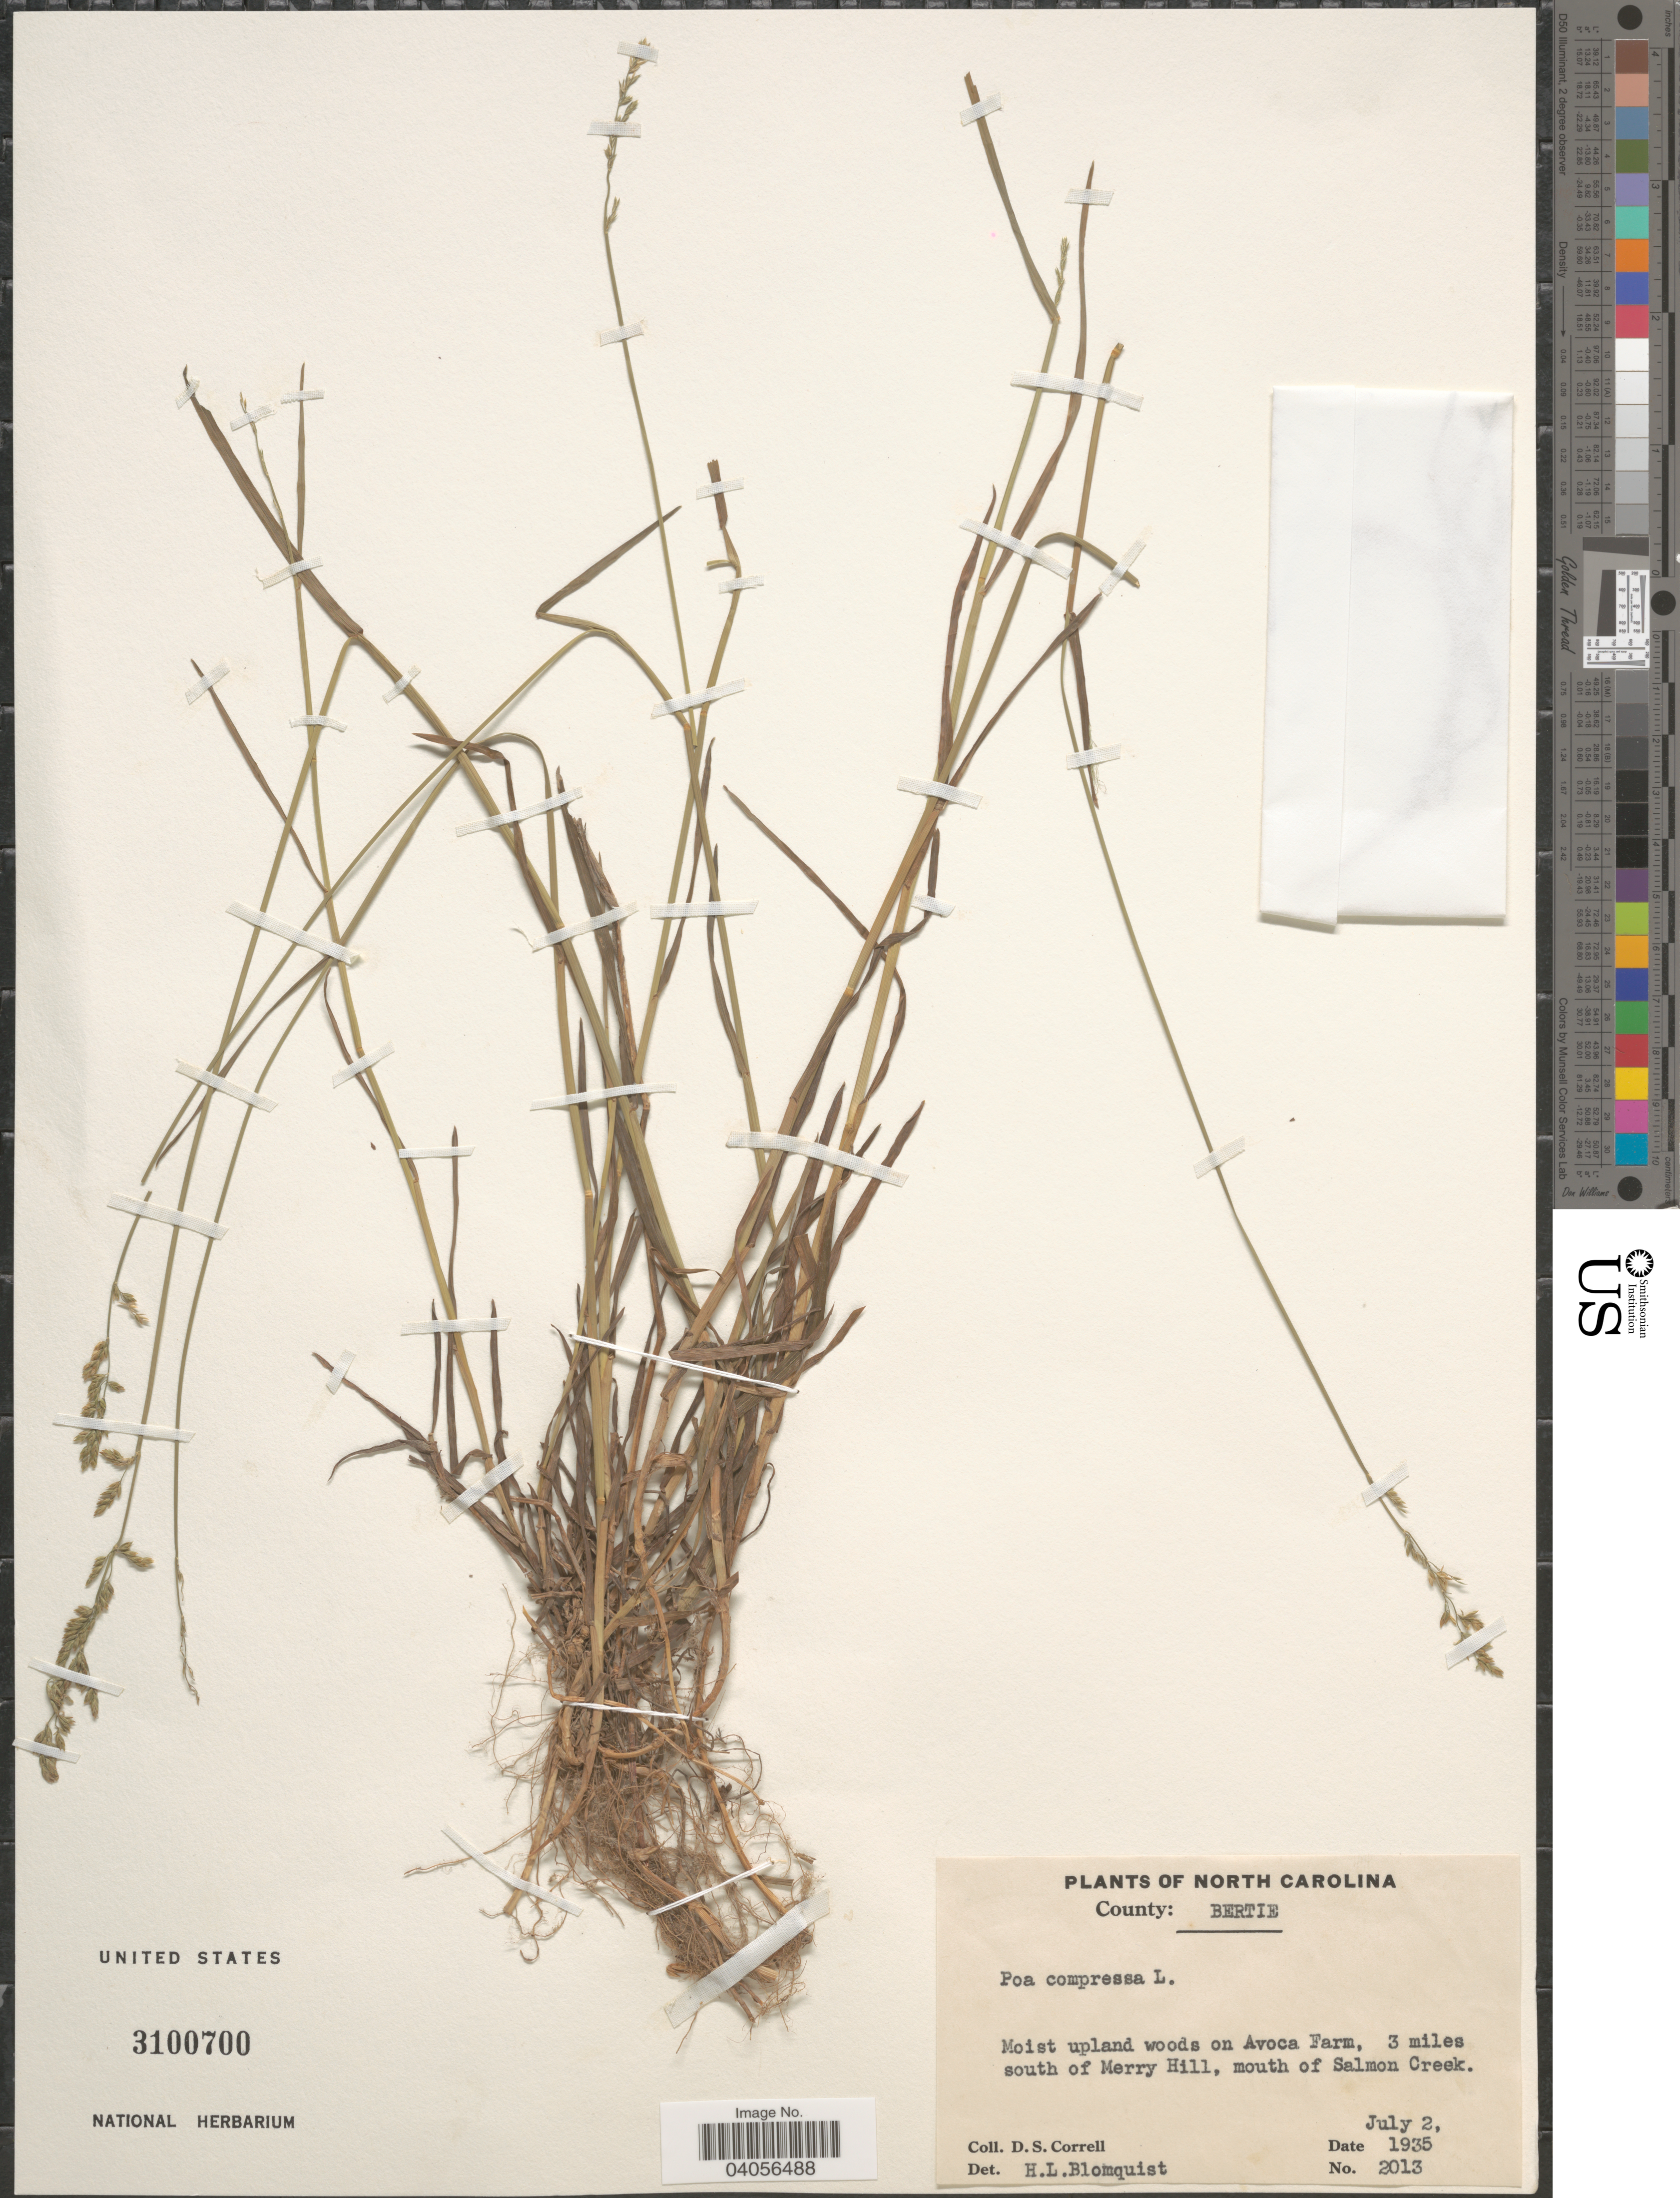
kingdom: Plantae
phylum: Tracheophyta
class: Liliopsida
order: Poales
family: Poaceae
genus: Poa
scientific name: Poa compressa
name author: L.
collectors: D. S. Correll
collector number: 2013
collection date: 1935-07-02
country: United States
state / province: North Carolina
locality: County: Bertie. On Avoca Farm, 3 miles south of Merry Hill, mouth of Salmon Creek.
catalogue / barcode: US 3100700